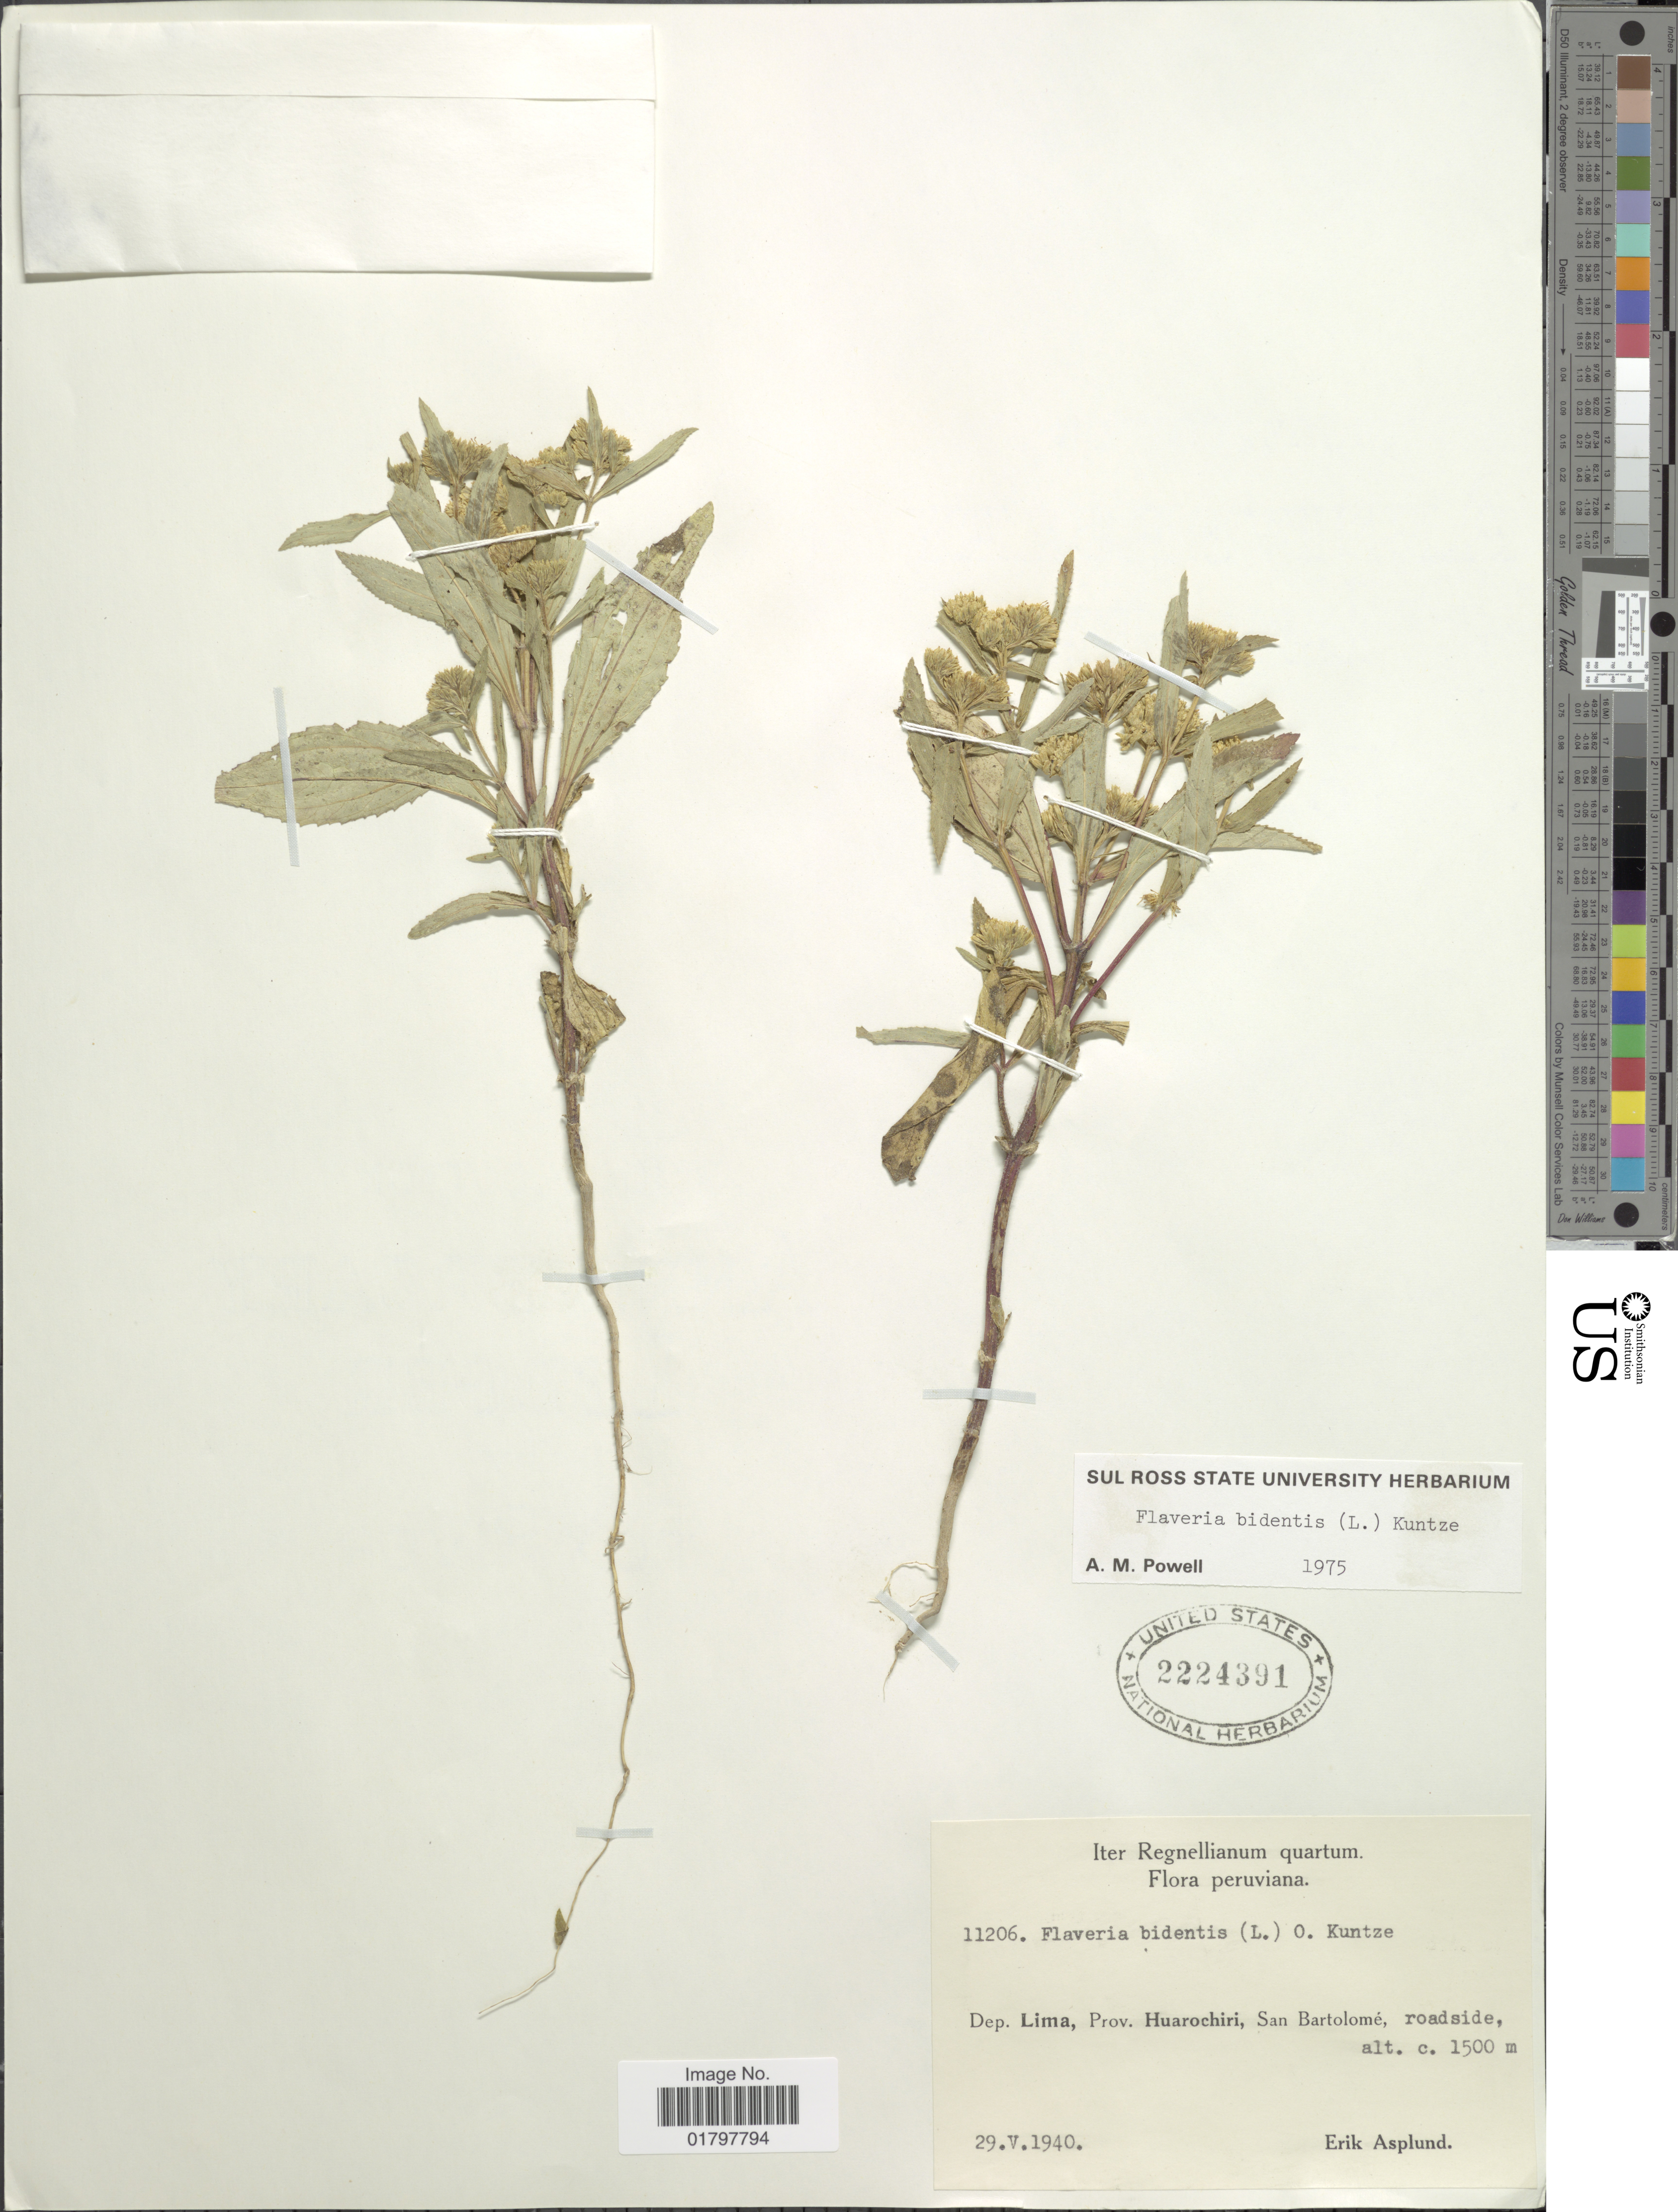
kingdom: Plantae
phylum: Tracheophyta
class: Magnoliopsida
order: Asterales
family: Asteraceae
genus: Flaveria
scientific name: Flaveria bidentis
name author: (L.) Kuntze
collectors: E. Asplund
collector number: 11206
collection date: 1940-05-29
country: Peru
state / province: Lima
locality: Dep. Lima, Prov. Huarochiri, San Bartolomé, roadside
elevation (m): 1500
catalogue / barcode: US 2224391